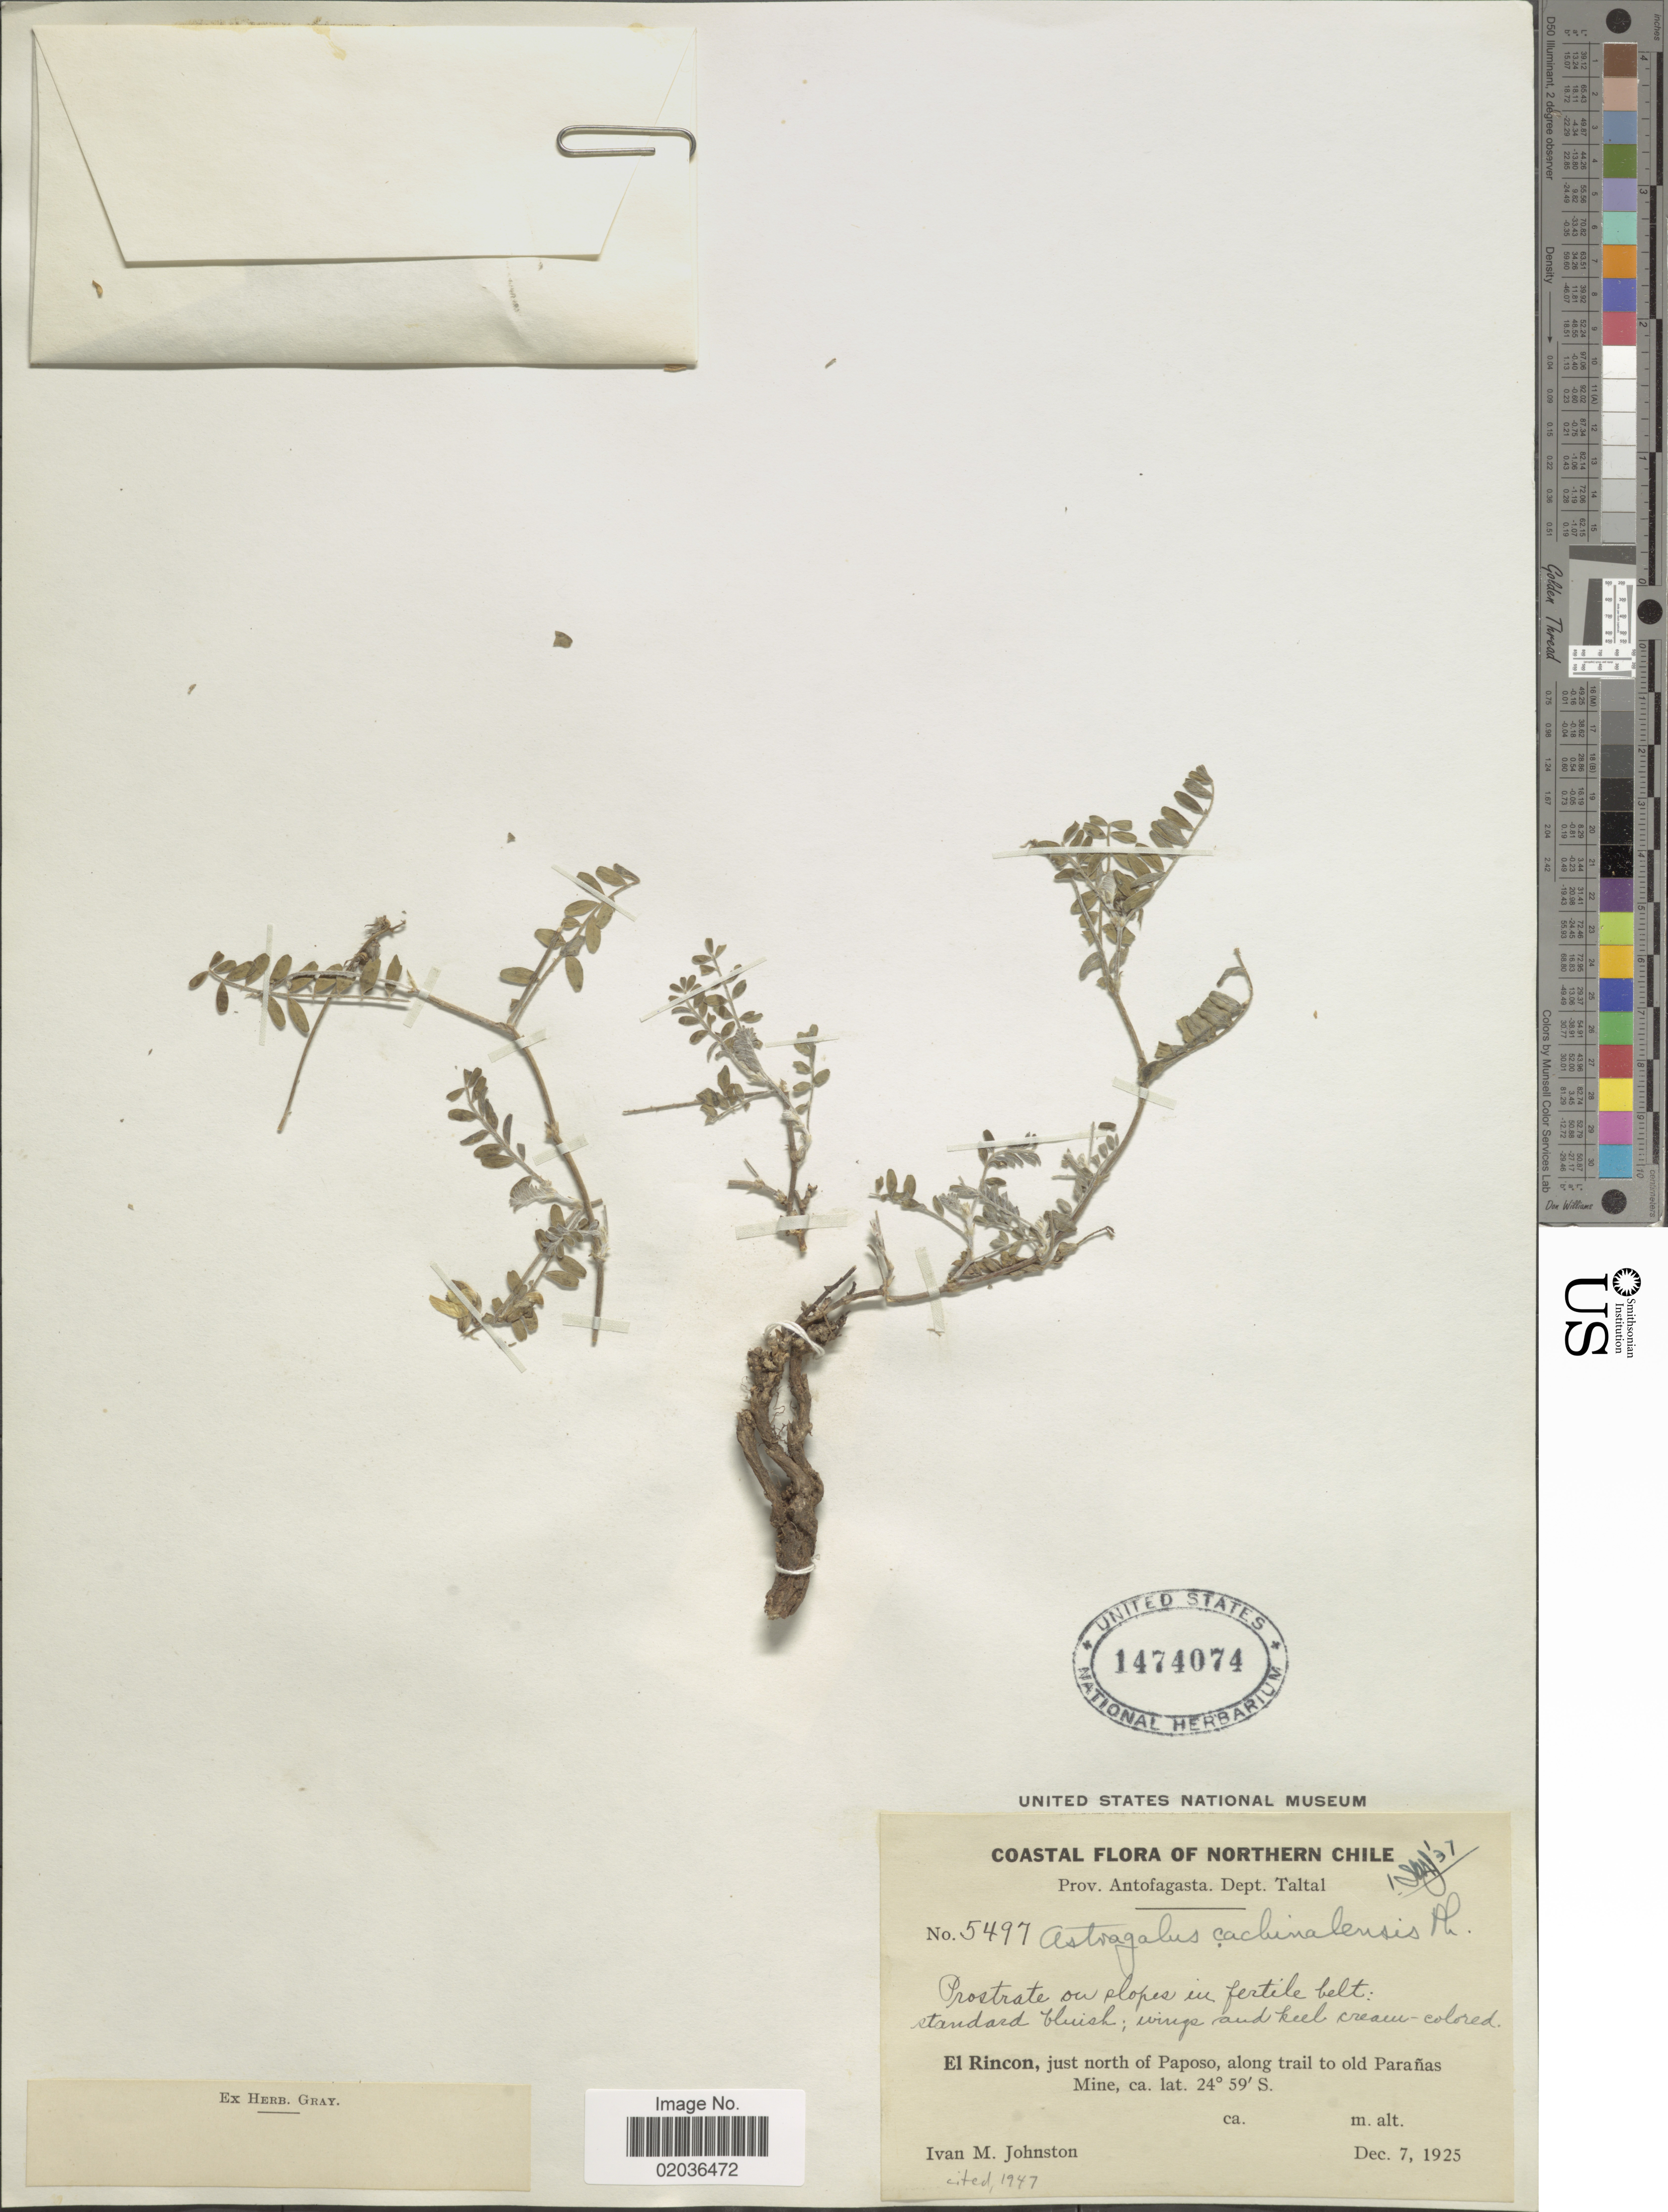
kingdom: Plantae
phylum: Tracheophyta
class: Magnoliopsida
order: Fabales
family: Fabaceae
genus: Astragalus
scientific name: Astragalus cachinalensis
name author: Phil.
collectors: I.M. Johnston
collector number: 5497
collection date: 1925-12-07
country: Chile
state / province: Antofagasta (II)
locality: Prov. Antafagasta, Dept. Taltal. El Rincon, just north of Paposo, along trail to ols Paranas Mine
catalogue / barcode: US 1474074